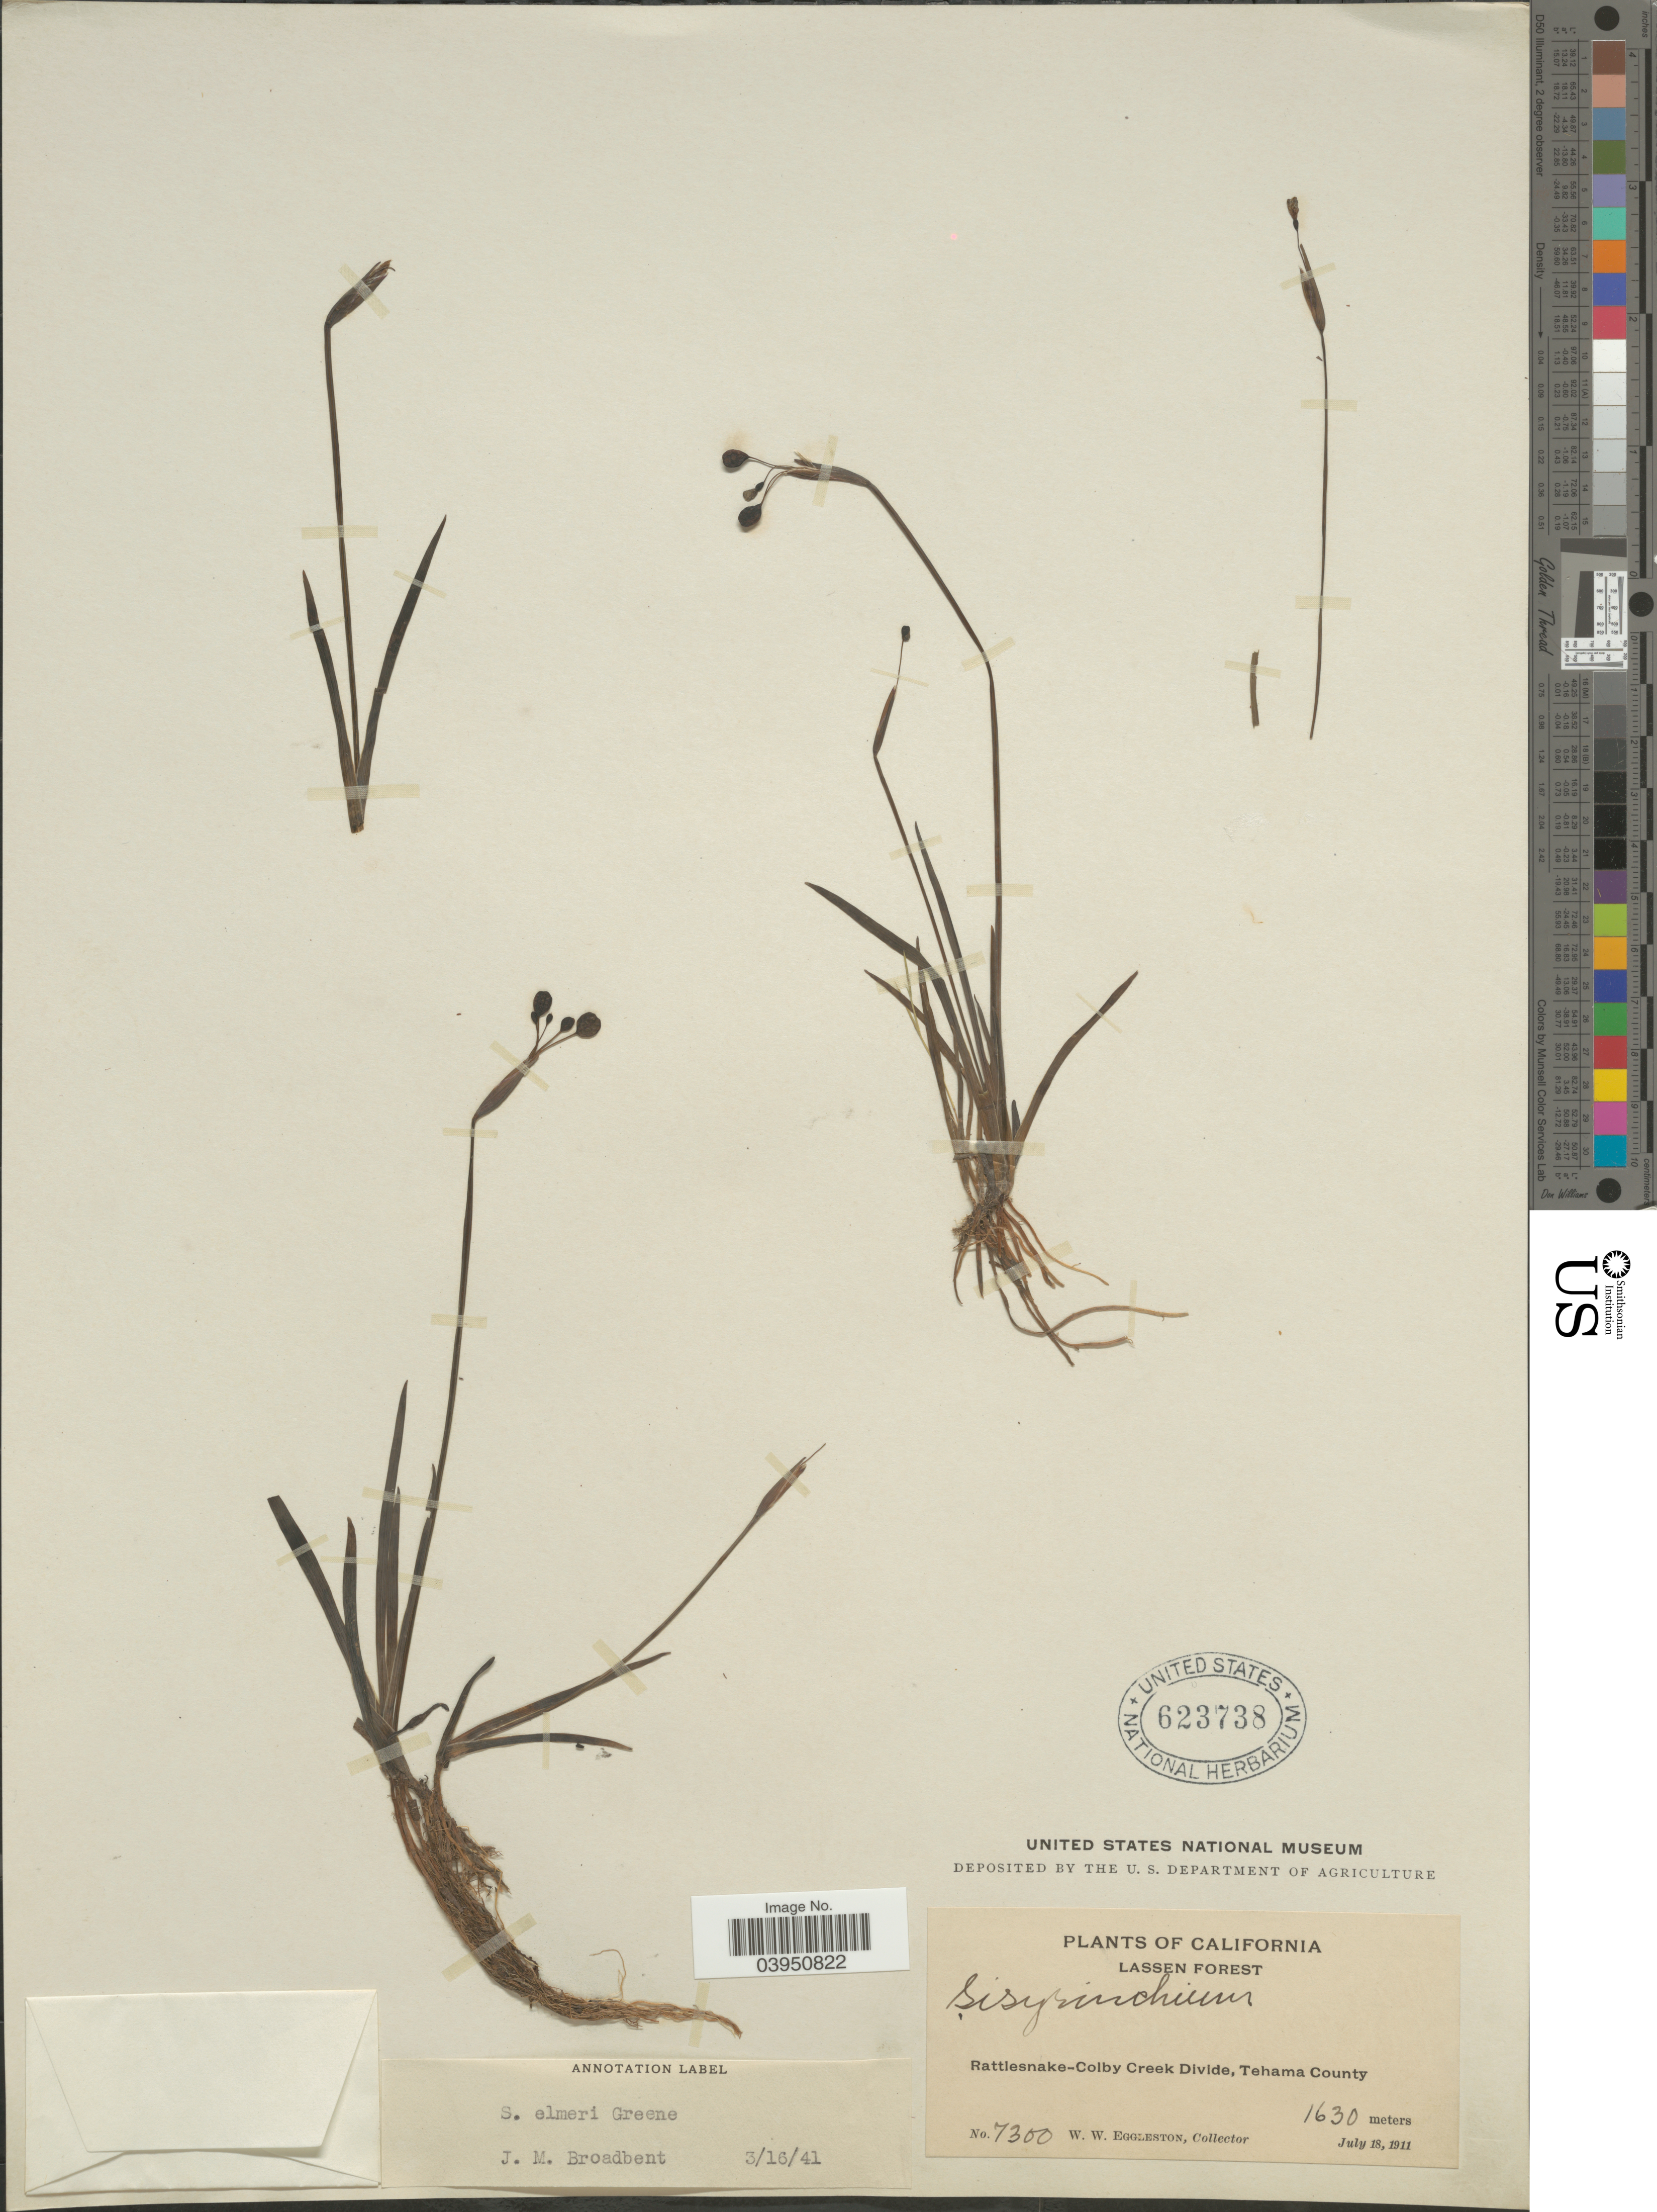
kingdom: Plantae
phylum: Tracheophyta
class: Liliopsida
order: Asparagales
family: Iridaceae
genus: Sisyrinchium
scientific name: Sisyrinchium elmeri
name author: Greene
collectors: W. W. Eggleston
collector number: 7300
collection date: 1911-07-18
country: United States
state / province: California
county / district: Tehama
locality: Lassen Forest. Rattlesnake-Colby Creek Divide, Tehama County.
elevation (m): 1630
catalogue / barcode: US 623738